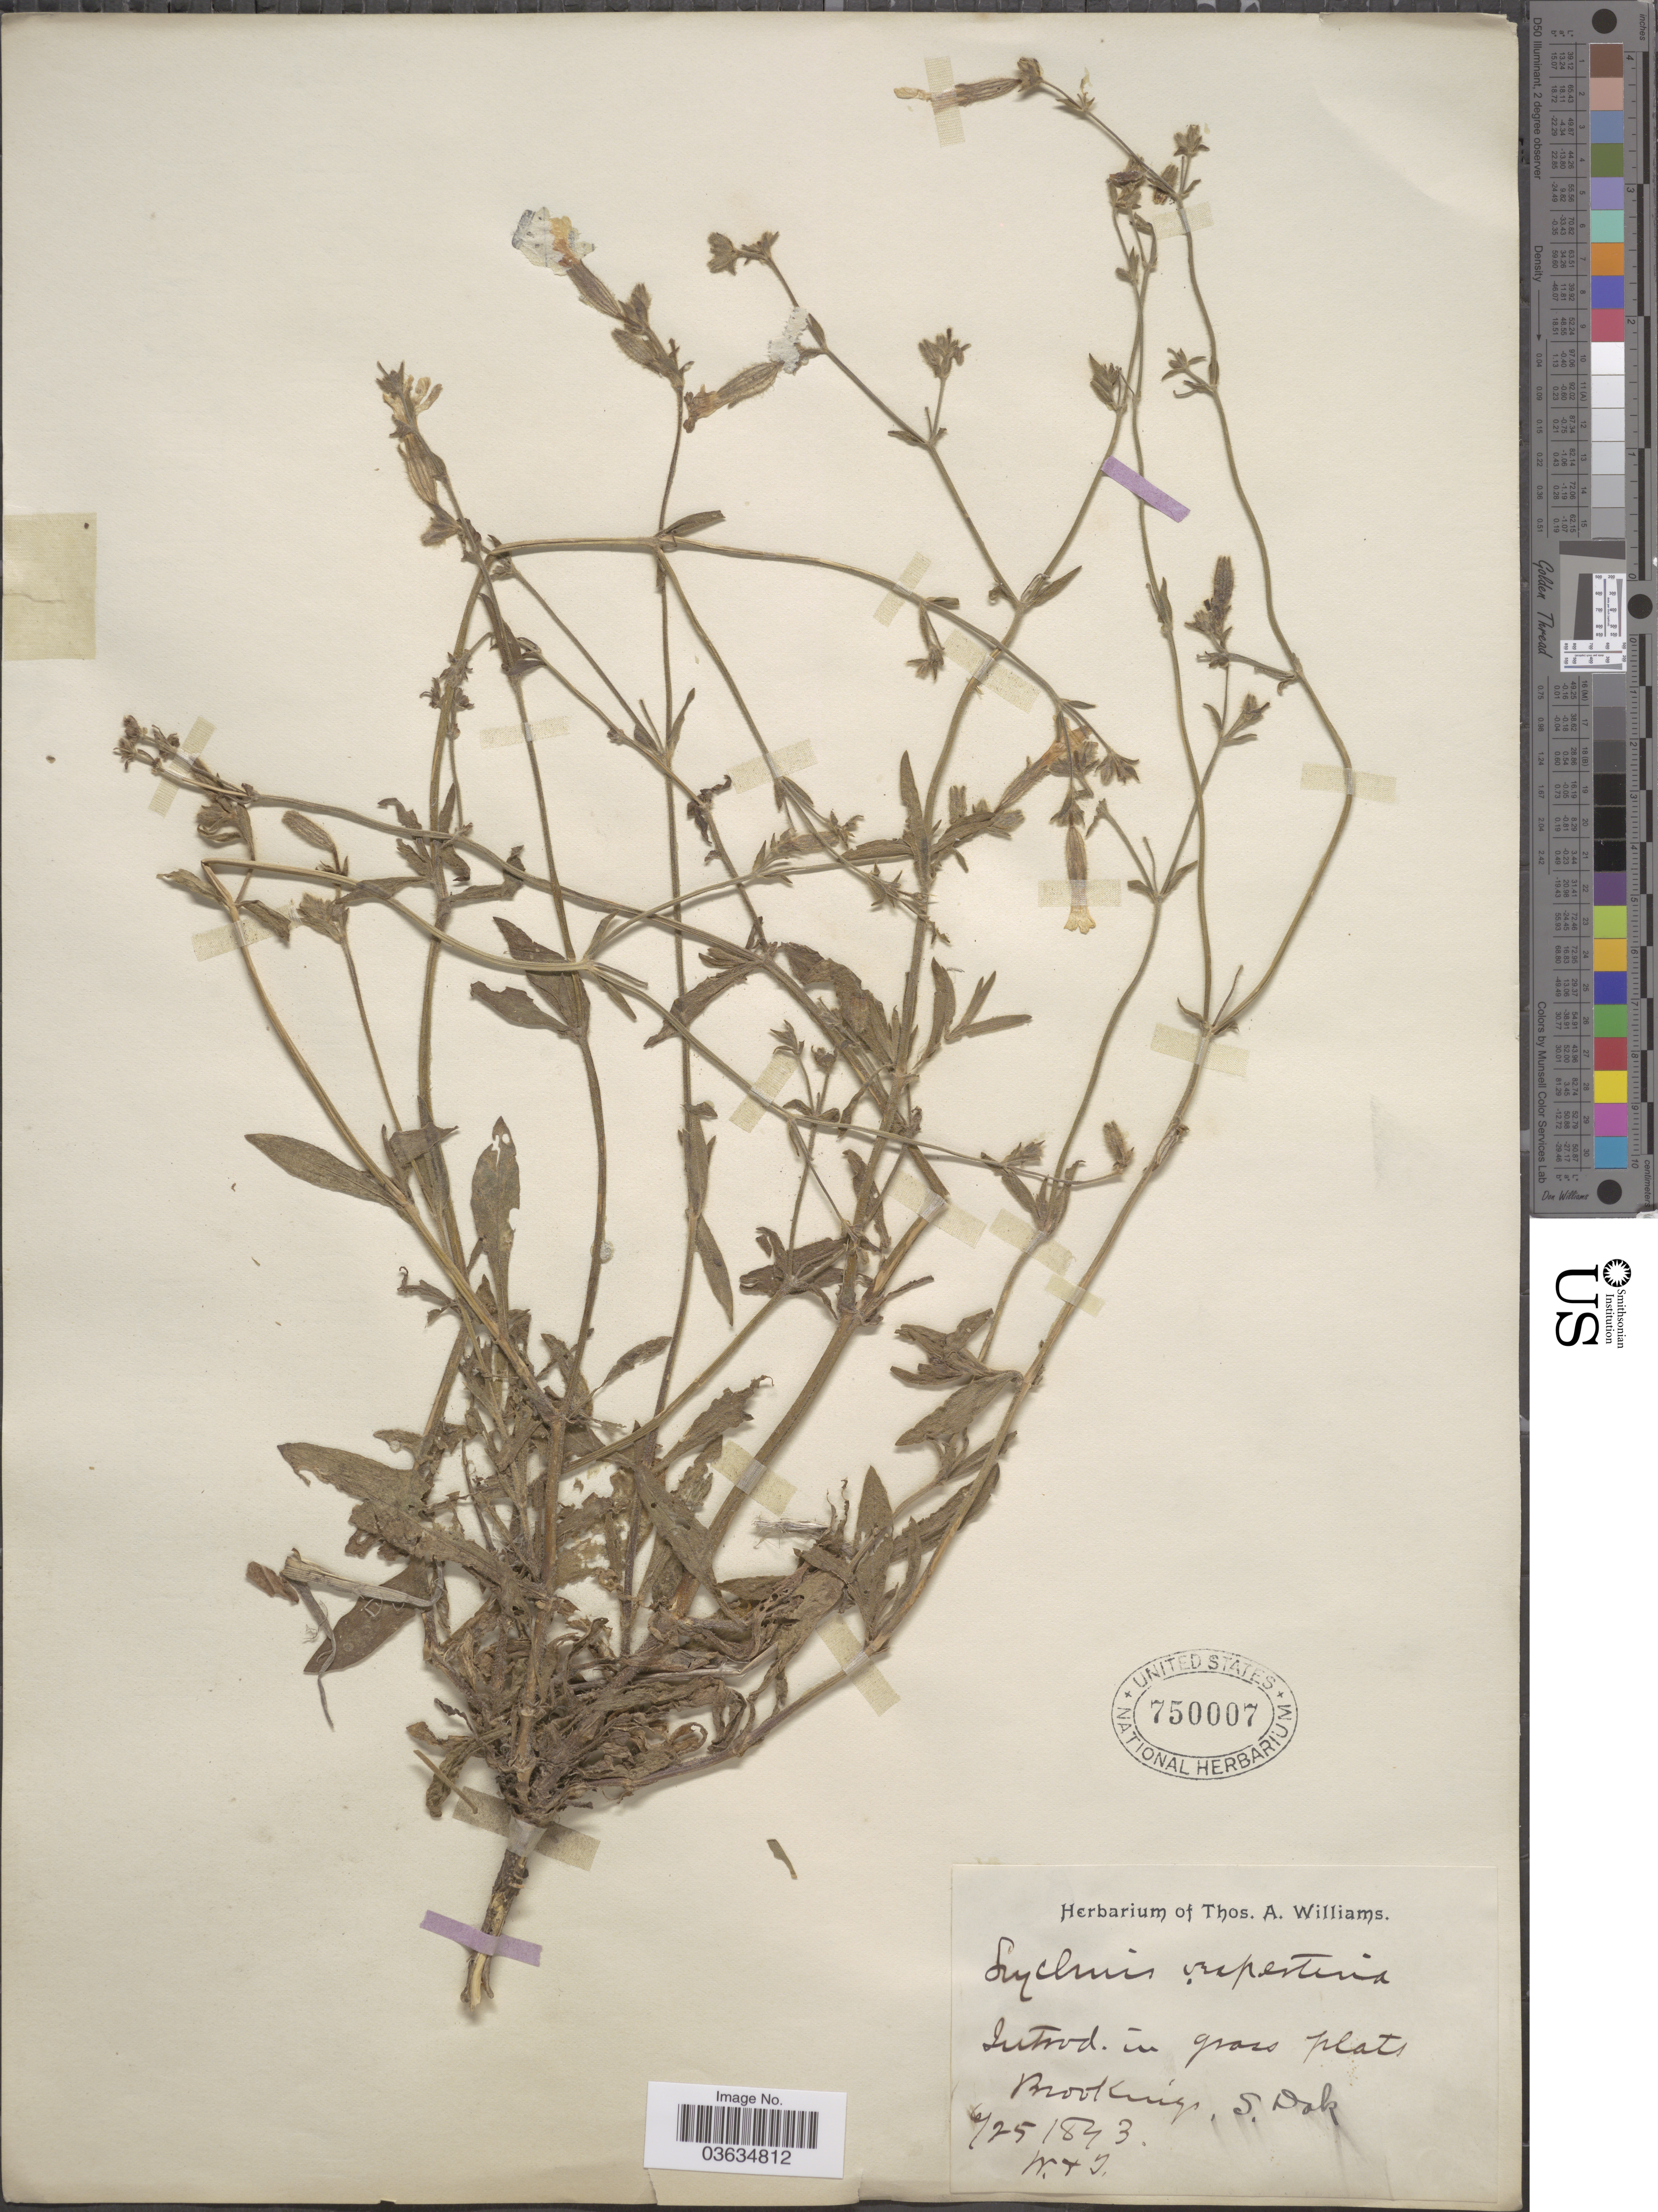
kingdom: Plantae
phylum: Tracheophyta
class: Magnoliopsida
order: Caryophyllales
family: Caryophyllaceae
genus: Silene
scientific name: Silene latifolia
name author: Poir.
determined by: Strong, Mark T., (BOT), Smithsonian Institution - National Museum of Natural History (UNITED STATES)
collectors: W. & Y.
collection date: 1843-06-25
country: United States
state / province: South Dakota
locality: Brookings.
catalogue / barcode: US 750007